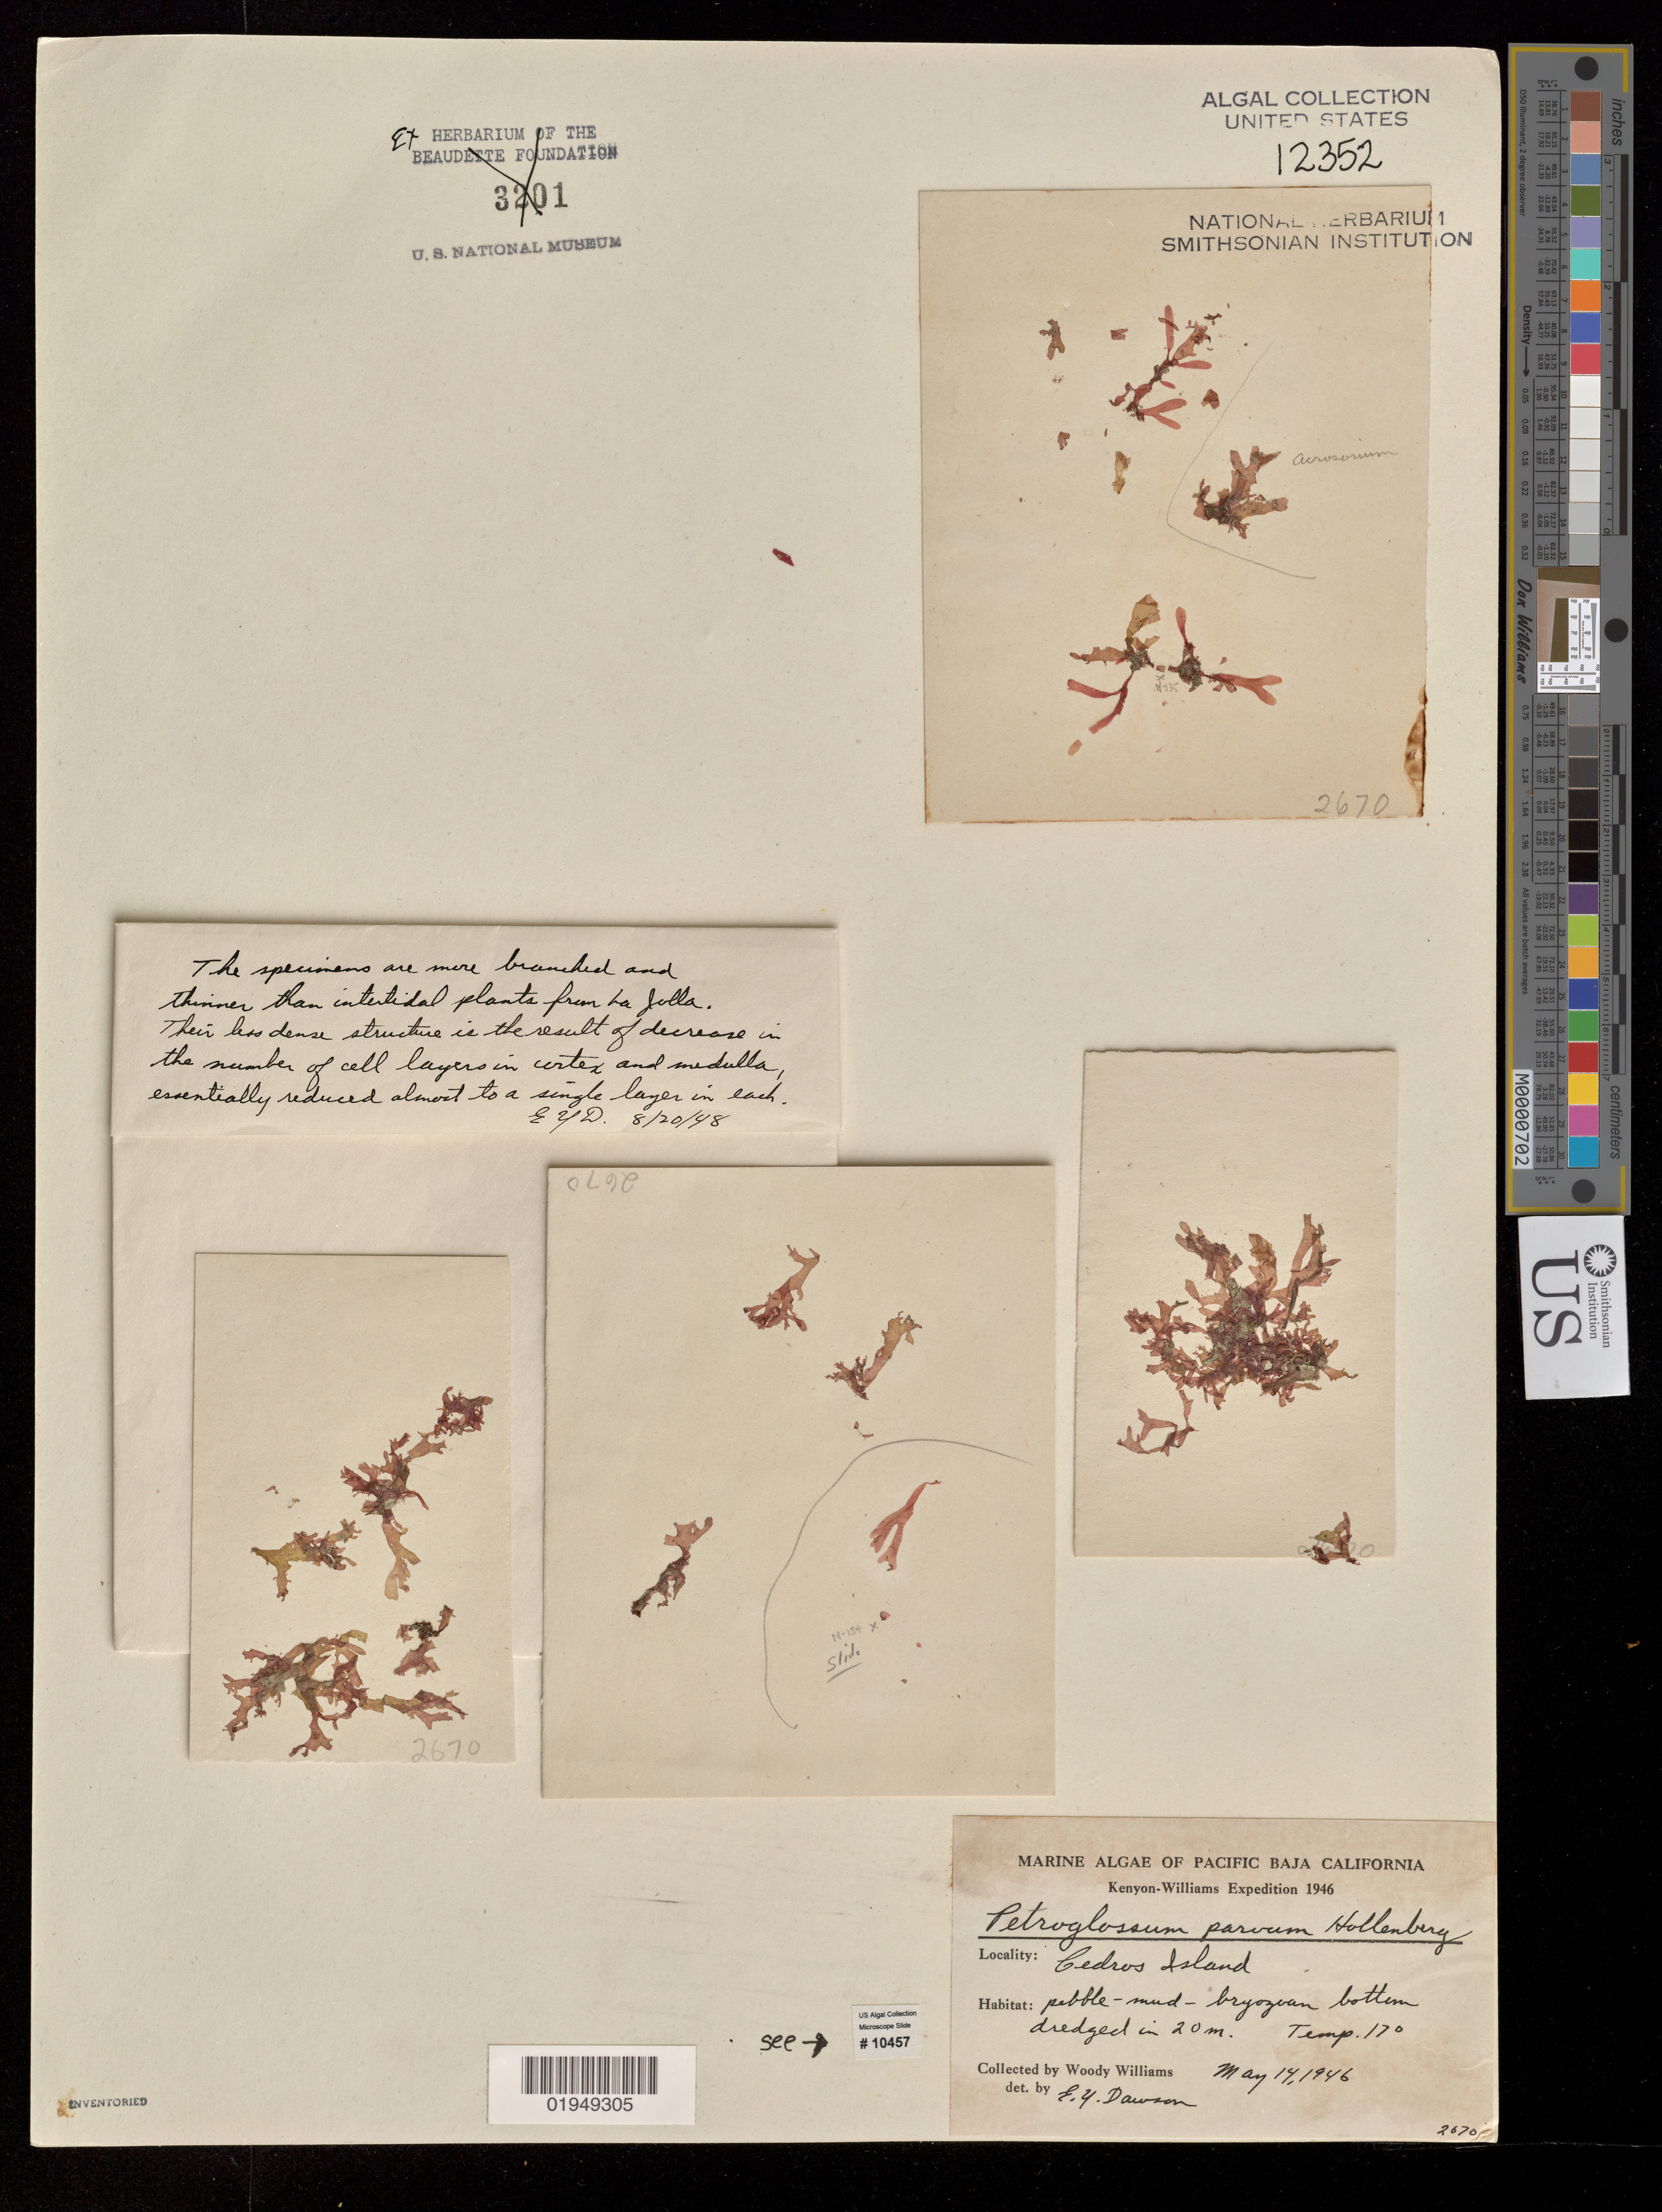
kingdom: Plantae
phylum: Rhodophyta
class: Florideophyceae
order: Gigartinales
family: Phyllophoraceae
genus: Petroglossum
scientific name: Petroglossum parvum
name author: Hollenb.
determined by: Dawson, E. Y.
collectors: W. Williams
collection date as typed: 14 May 1946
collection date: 1946-05-14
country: Mexico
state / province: Baja California Norte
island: Isla Cedros (Cedros Island)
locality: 2 miles north of Cedros village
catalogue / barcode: US 12352